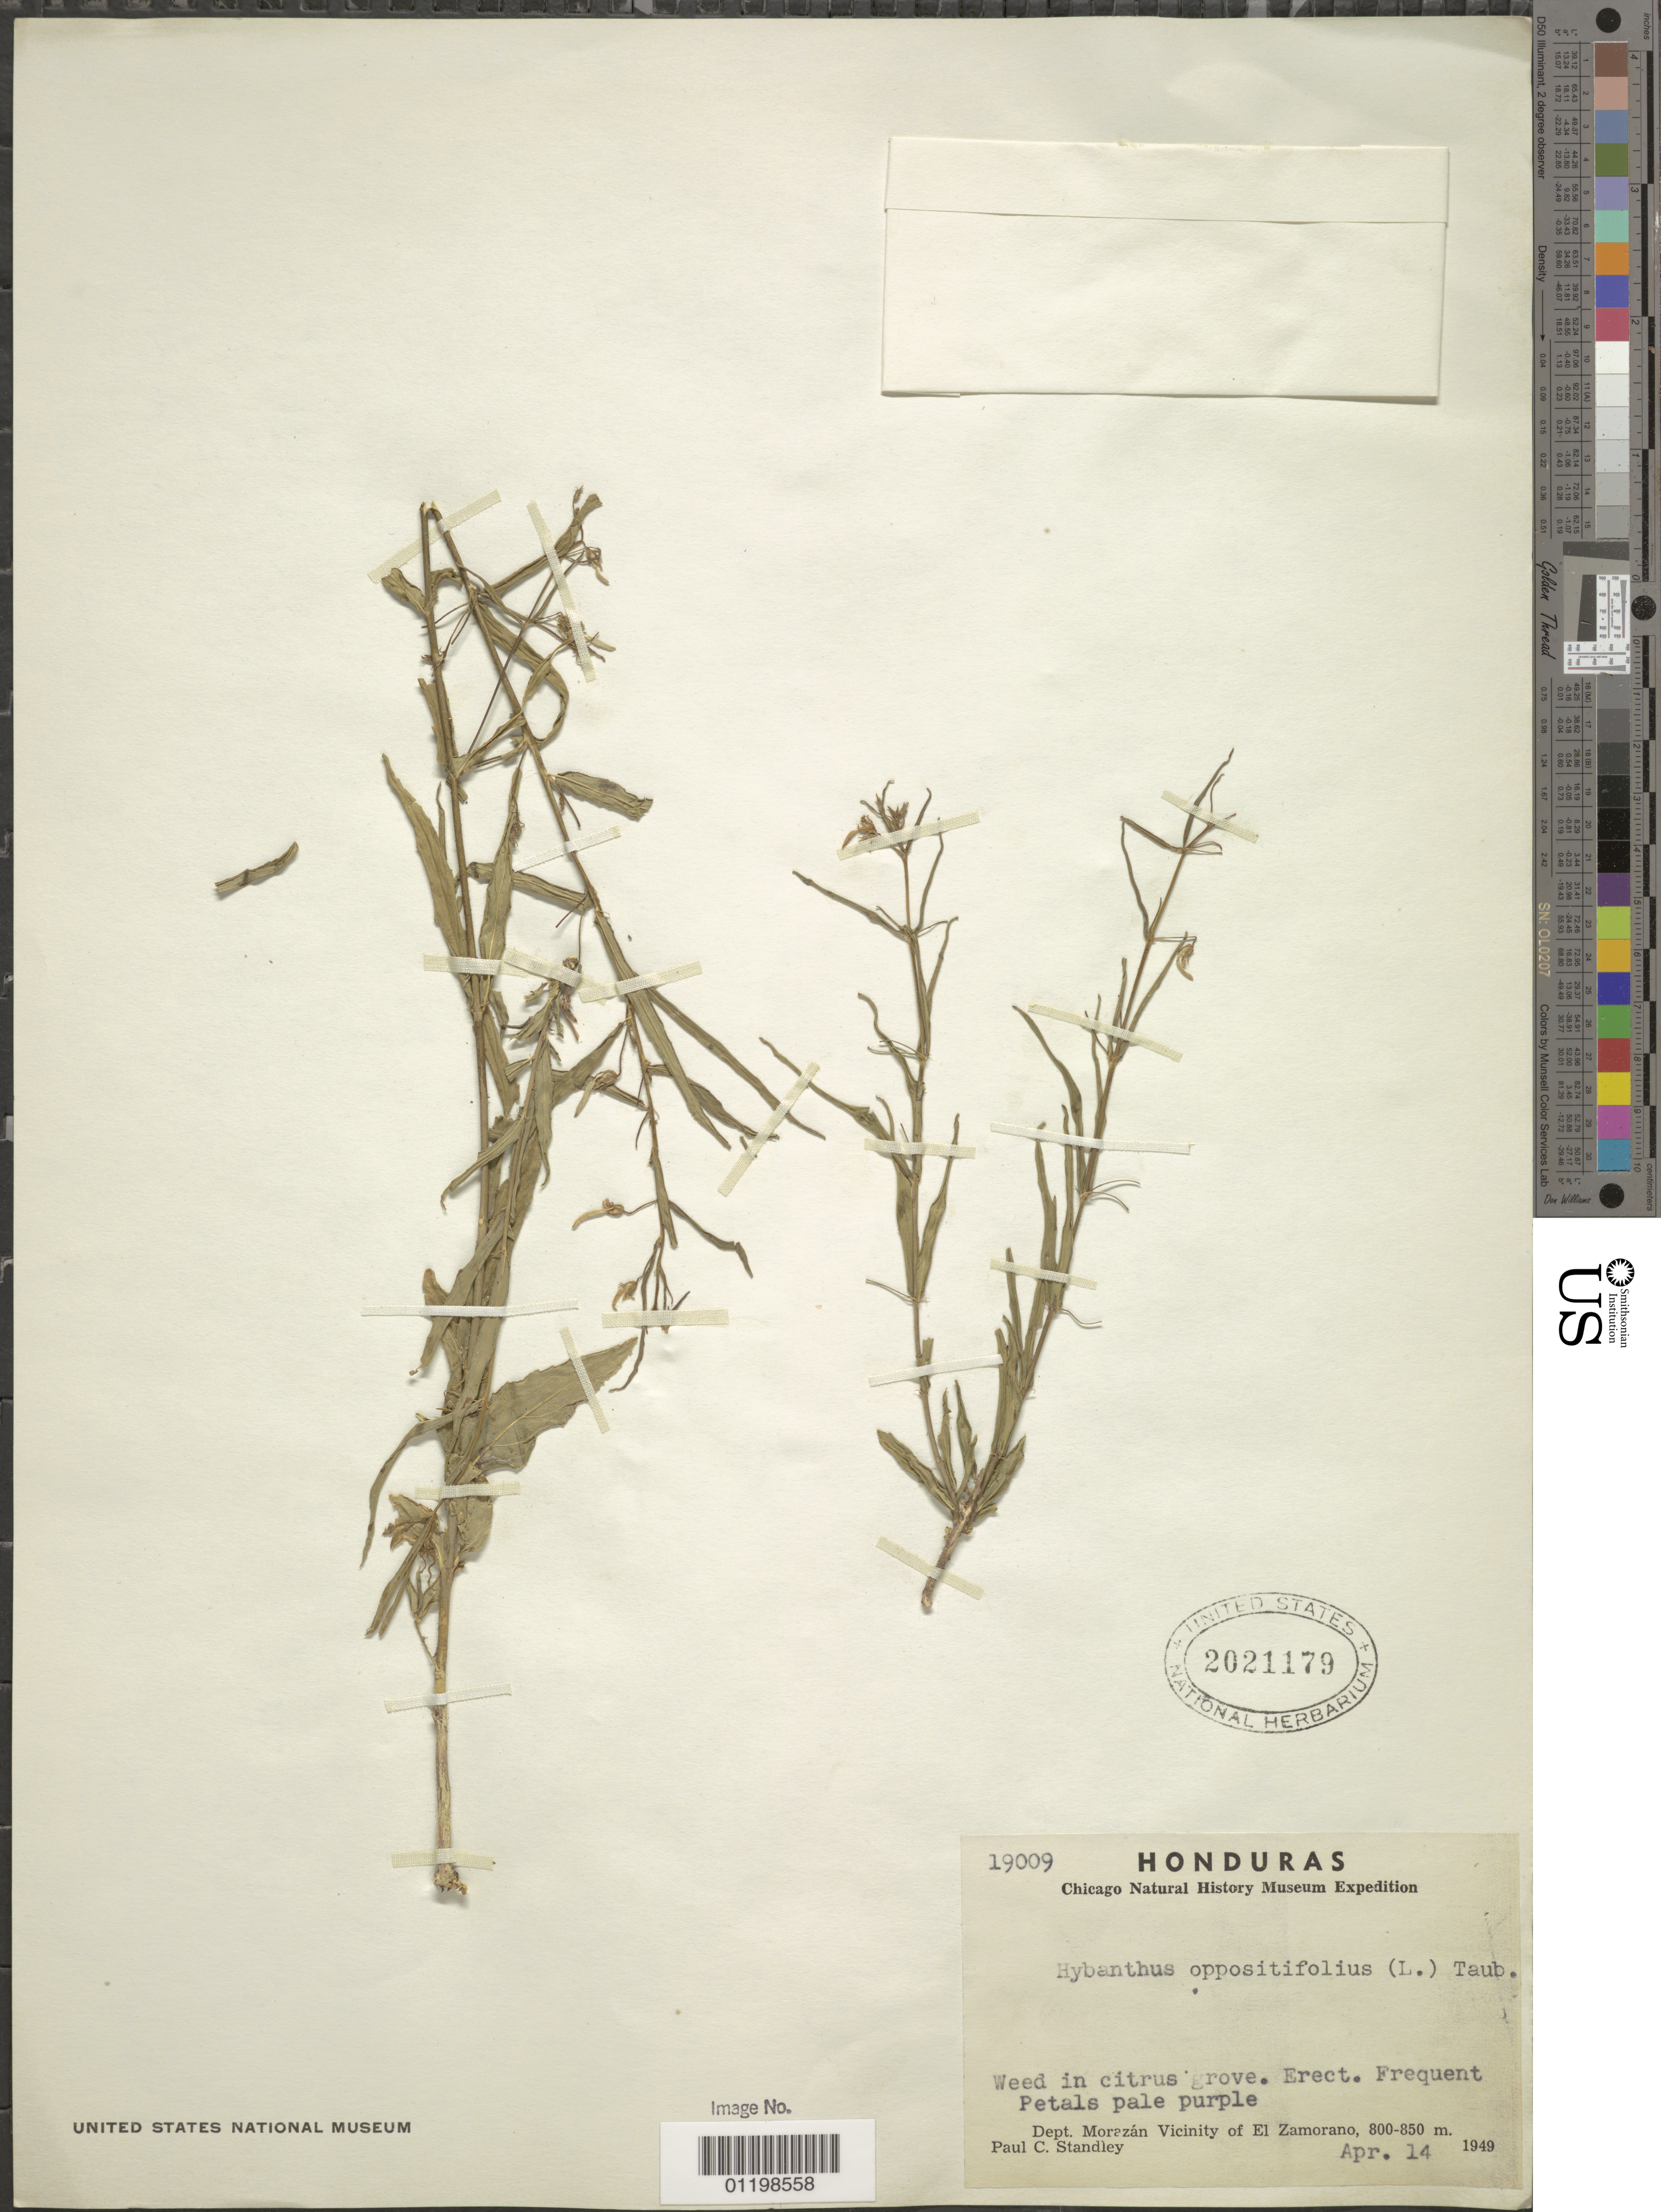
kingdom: Plantae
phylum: Tracheophyta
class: Magnoliopsida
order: Malpighiales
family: Violaceae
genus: Pombalia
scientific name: Pombalia oppositifolia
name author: (L.) Paula-Souza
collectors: P. C. Standley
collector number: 19009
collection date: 1949-04-14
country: Honduras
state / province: Fco. Morazán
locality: Vicinity of El Zamorano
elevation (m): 800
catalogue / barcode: US 2021179